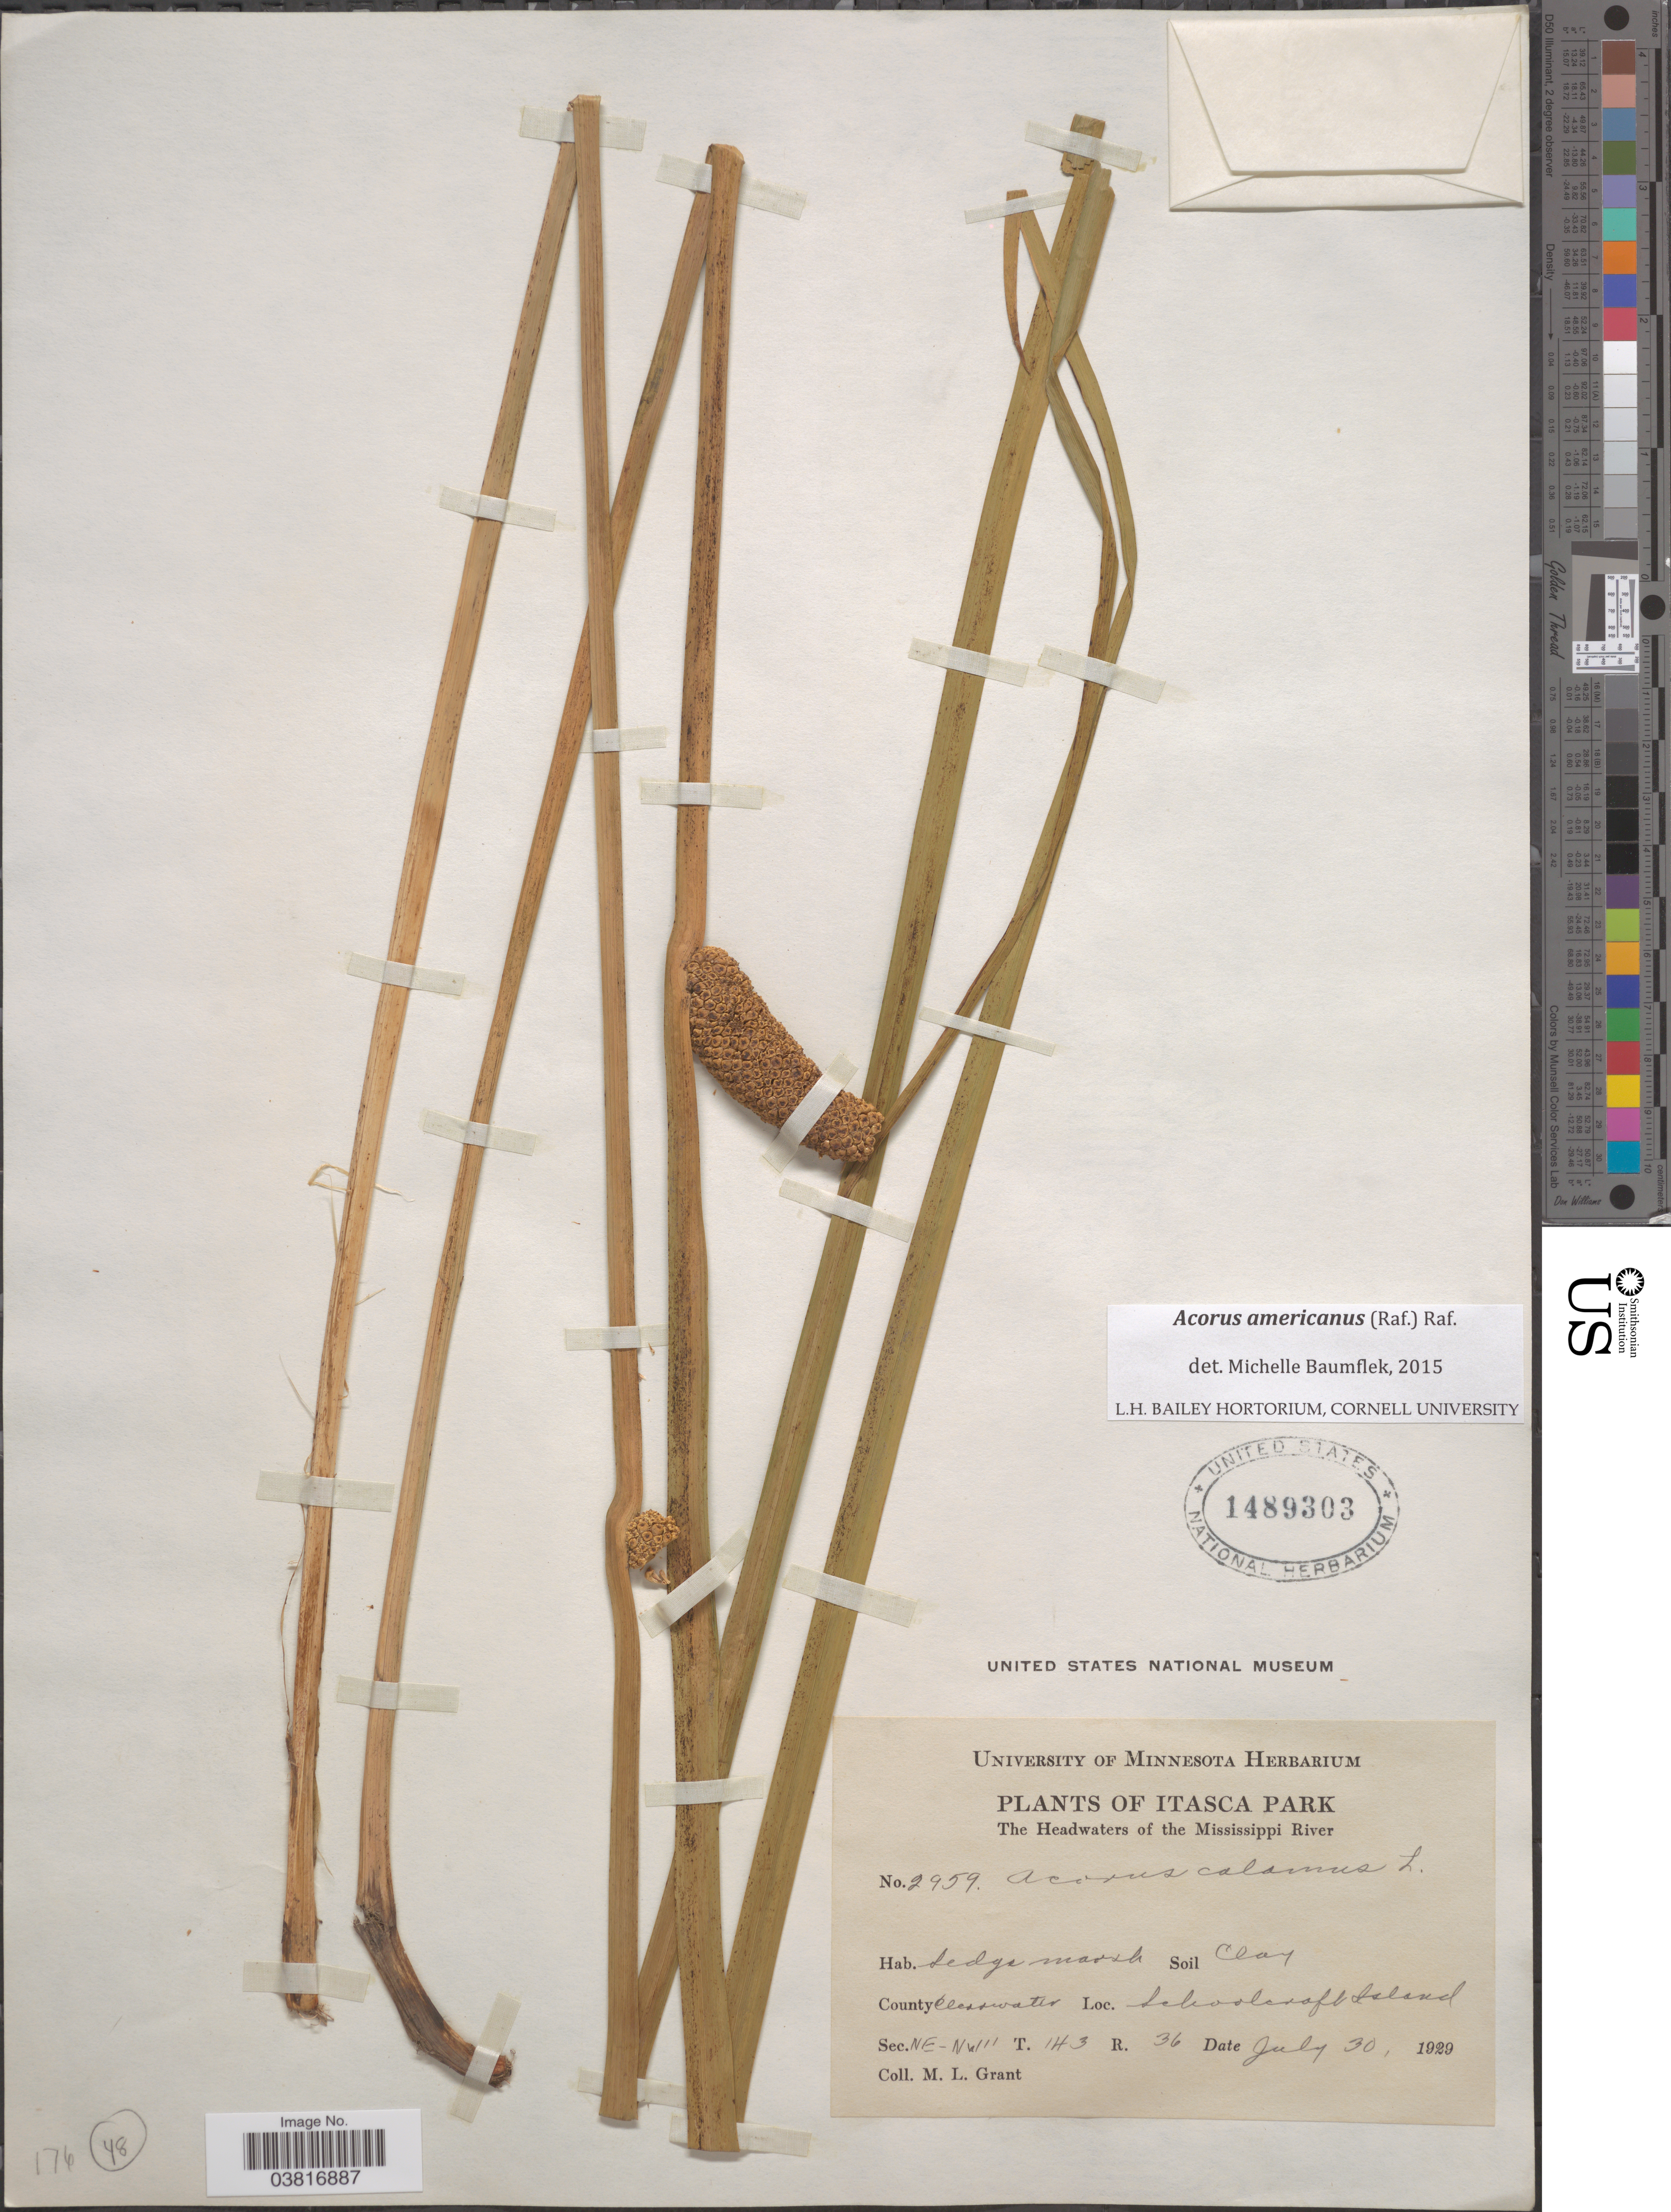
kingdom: Plantae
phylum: Tracheophyta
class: Liliopsida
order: Acorales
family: Acoraceae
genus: Acorus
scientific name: Acorus americanus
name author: (Raf.) Raf.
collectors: M. L. Grant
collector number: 2959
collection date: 1929-07-30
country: United States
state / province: Minnesota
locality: Itasca Park. The Headwaters of the Mississippi River. County Clearwater. Schoolcraft Island. Sec. NE-NW 11 T. 143 R. 36.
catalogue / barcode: US 1489303